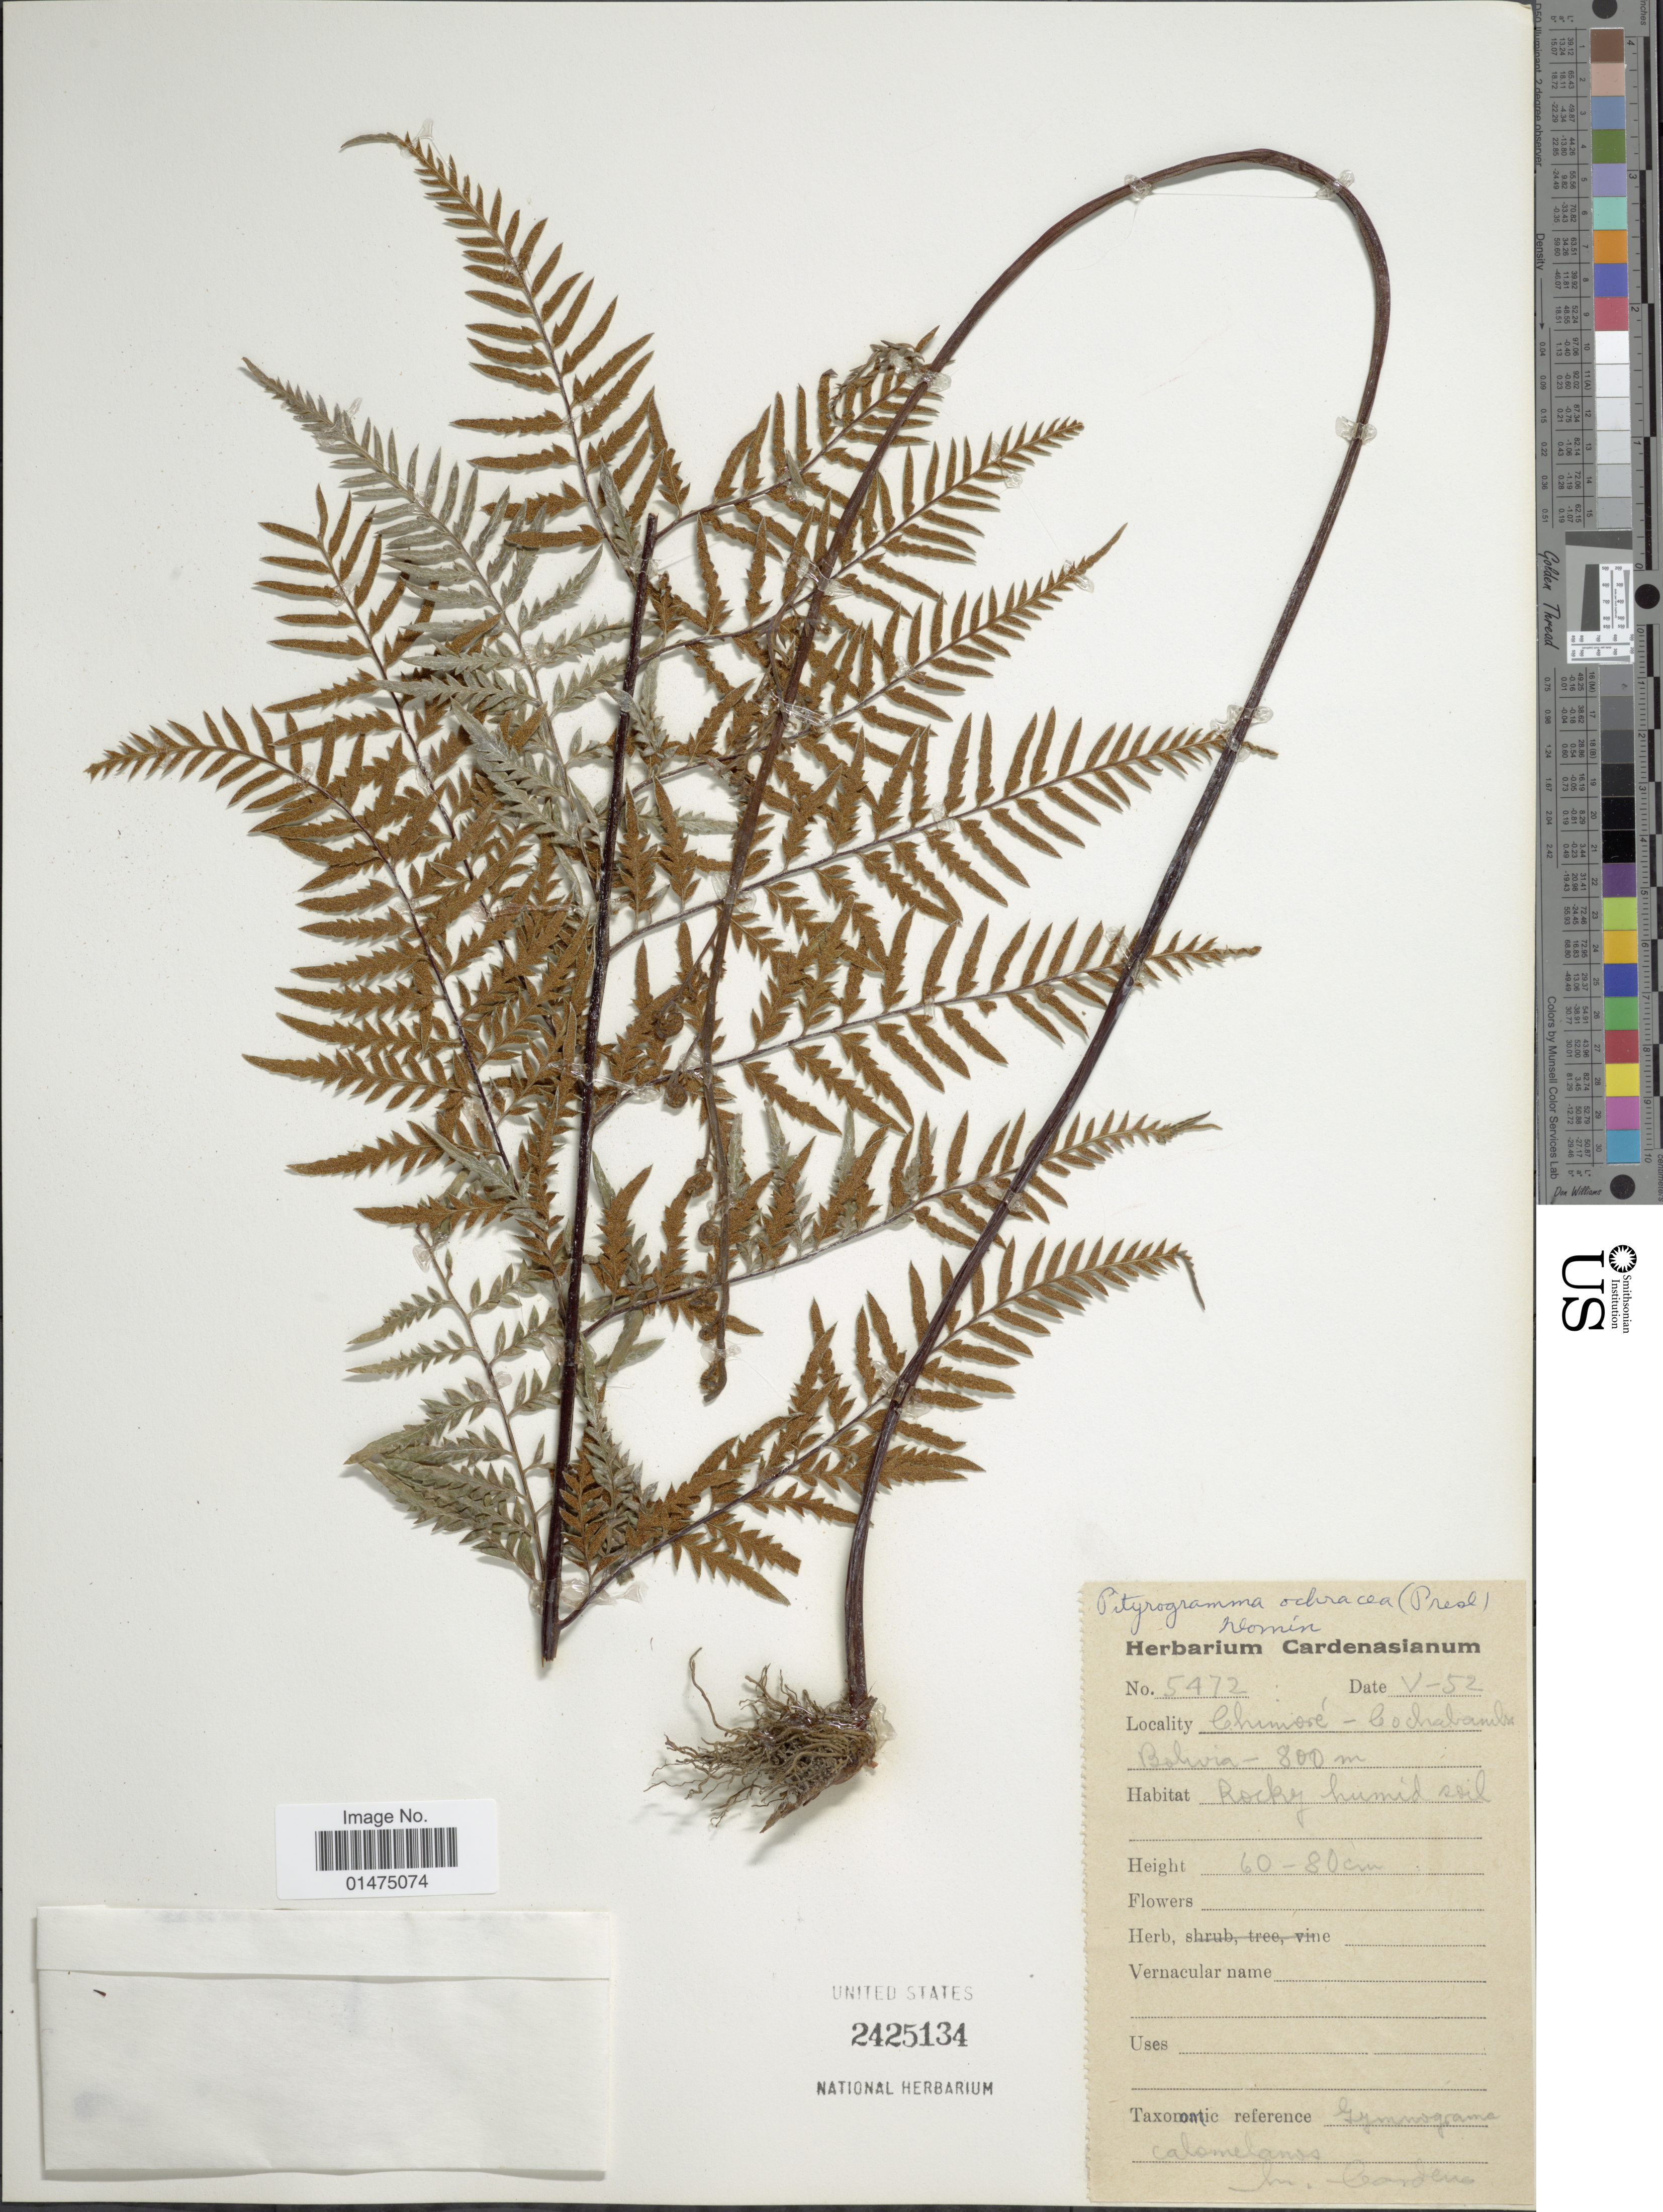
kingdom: Plantae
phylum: Tracheophyta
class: Polypodiopsida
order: Polypodiales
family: Pteridaceae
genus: Pityrogramma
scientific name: Pityrogramma ochracea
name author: (C. Presl) Domin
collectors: Herbarium Cardenasianum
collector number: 5472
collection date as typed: Transcribed d/m/y: /5/52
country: Bolivia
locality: Chimoré-Cochabamba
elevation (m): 800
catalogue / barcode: US 2425134